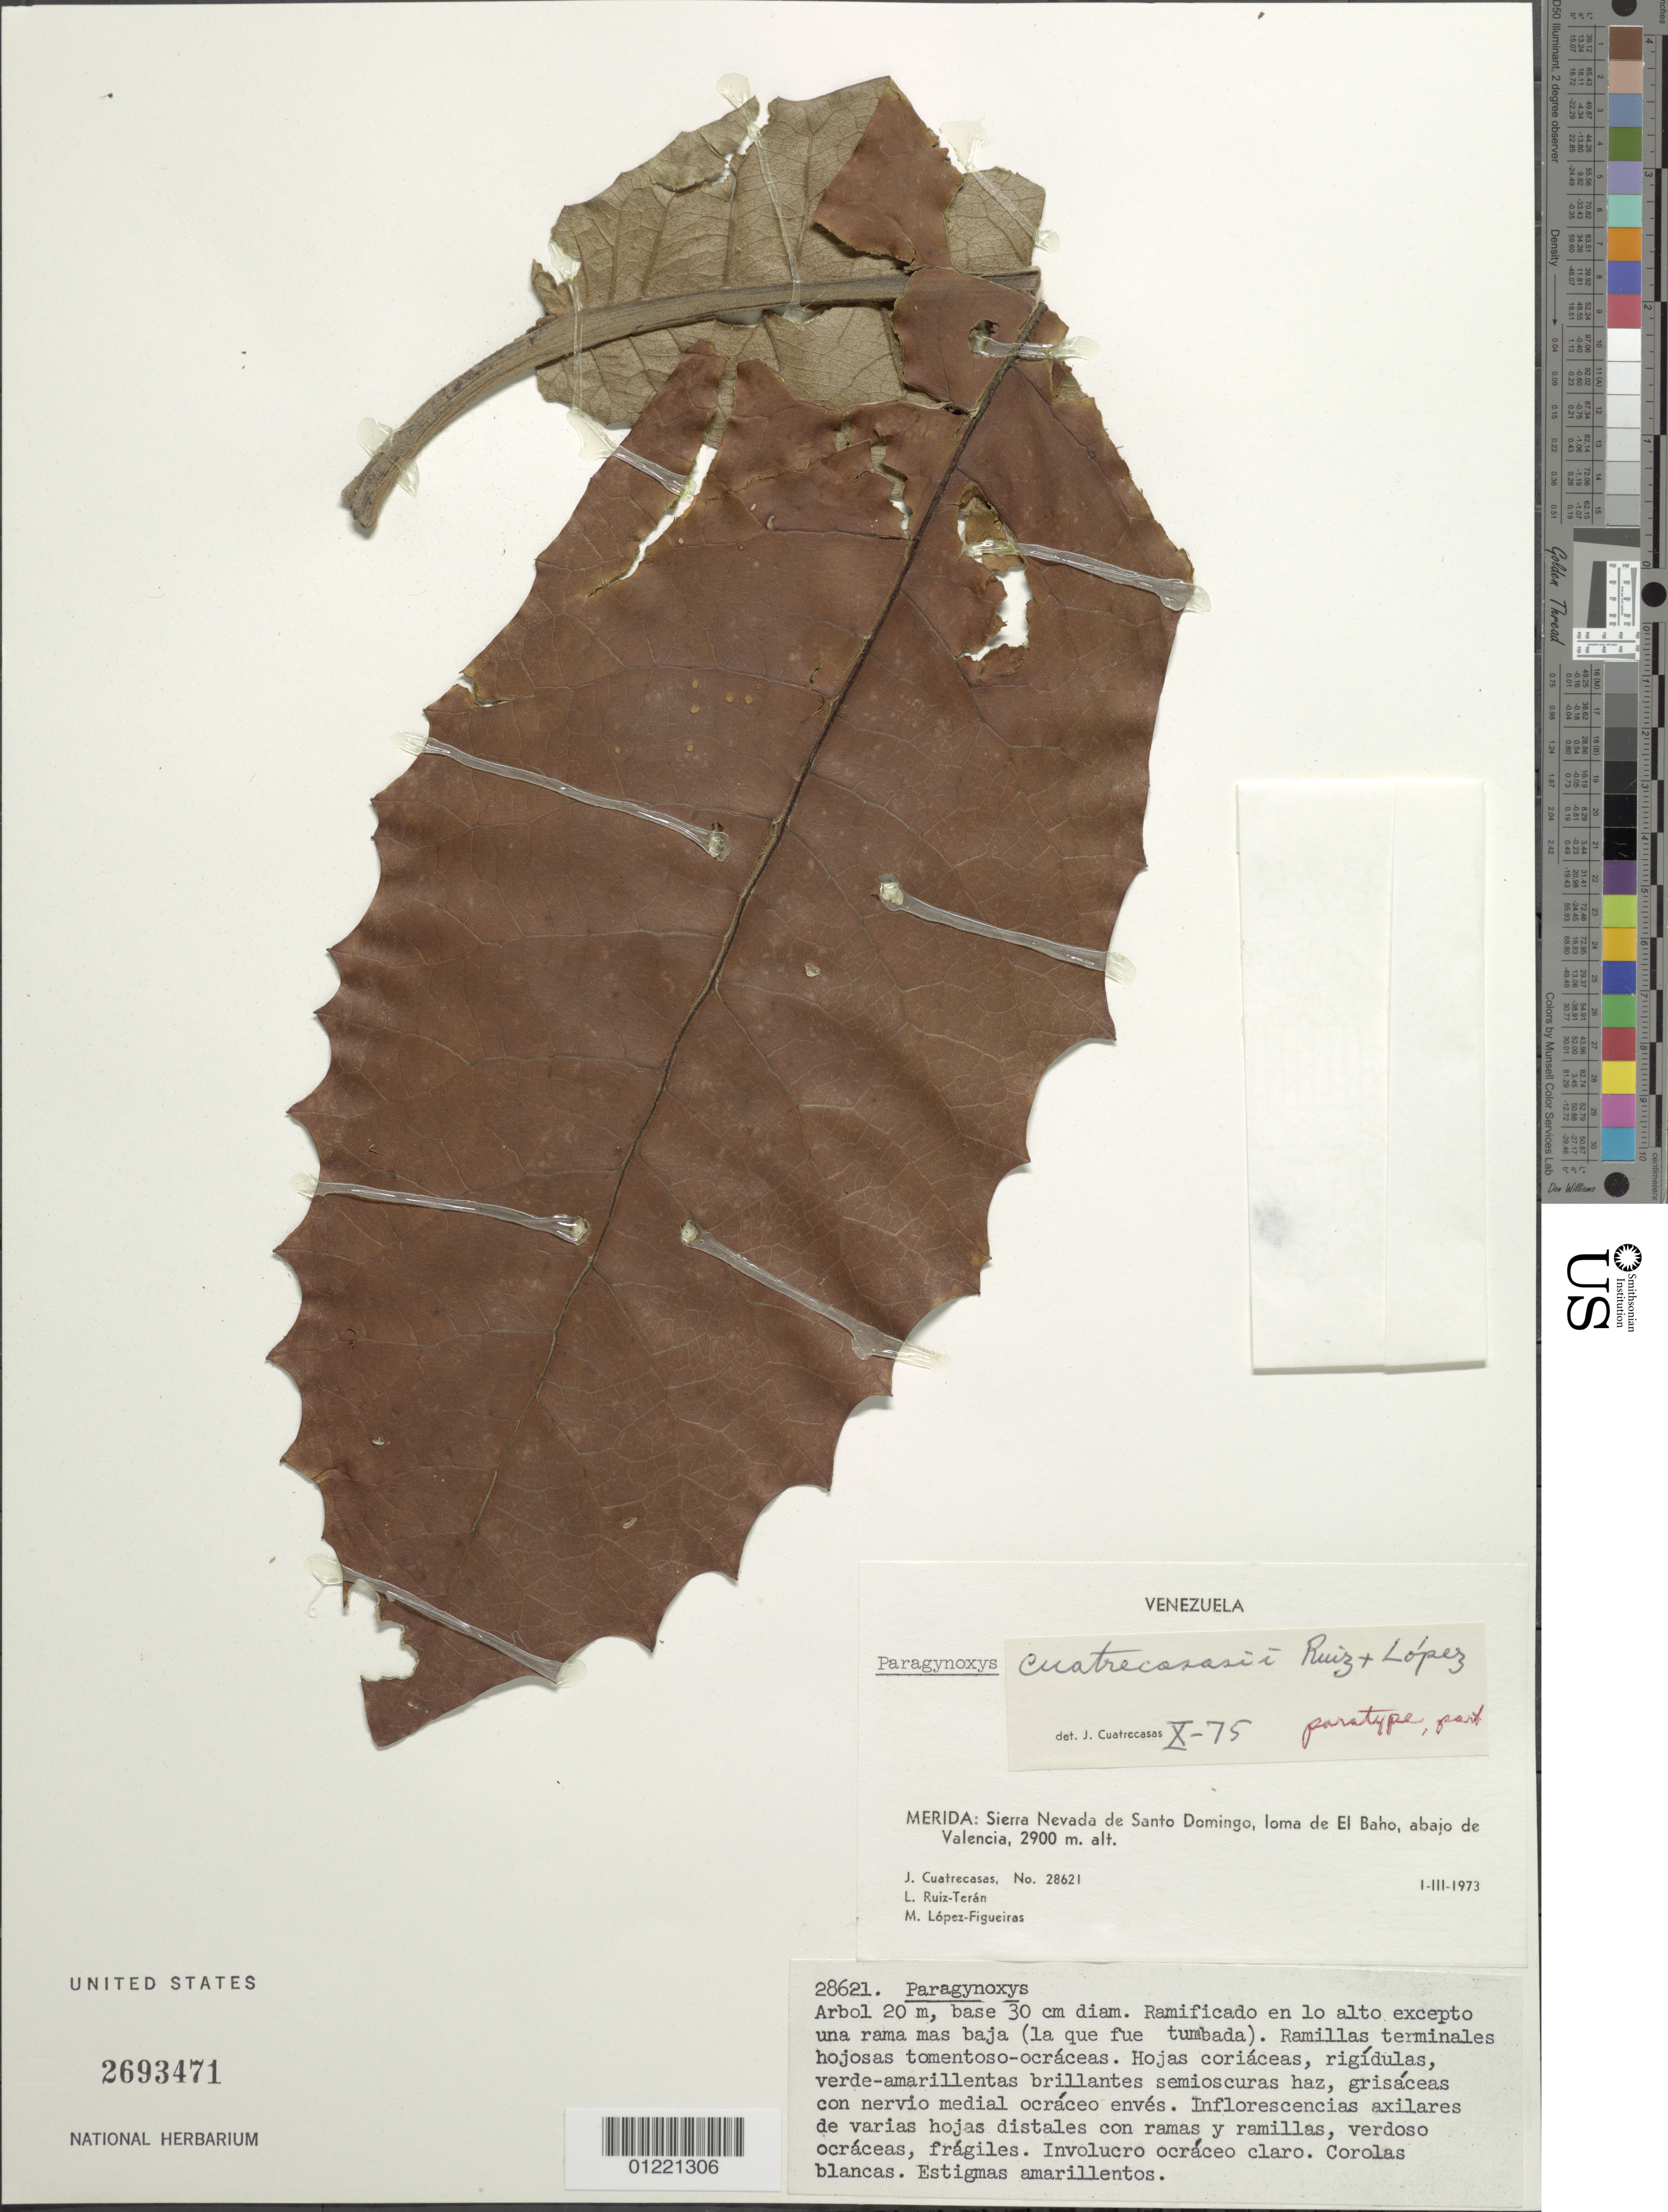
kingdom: Plantae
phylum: Tracheophyta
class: Magnoliopsida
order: Asterales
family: Asteraceae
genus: Paragynoxys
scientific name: Paragynoxys cuatrecasasii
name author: Ruíz-Terán & López Fig.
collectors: J. Cuatrecasas, L. E. Ruíz-Terán & M. López Figueiras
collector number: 28621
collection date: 1973-03-01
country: Venezuela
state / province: Mérida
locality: Sierra Nevada de Santo Domingo, Ioma de El Baho, abajo de Valencia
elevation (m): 2900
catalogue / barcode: US 2693471